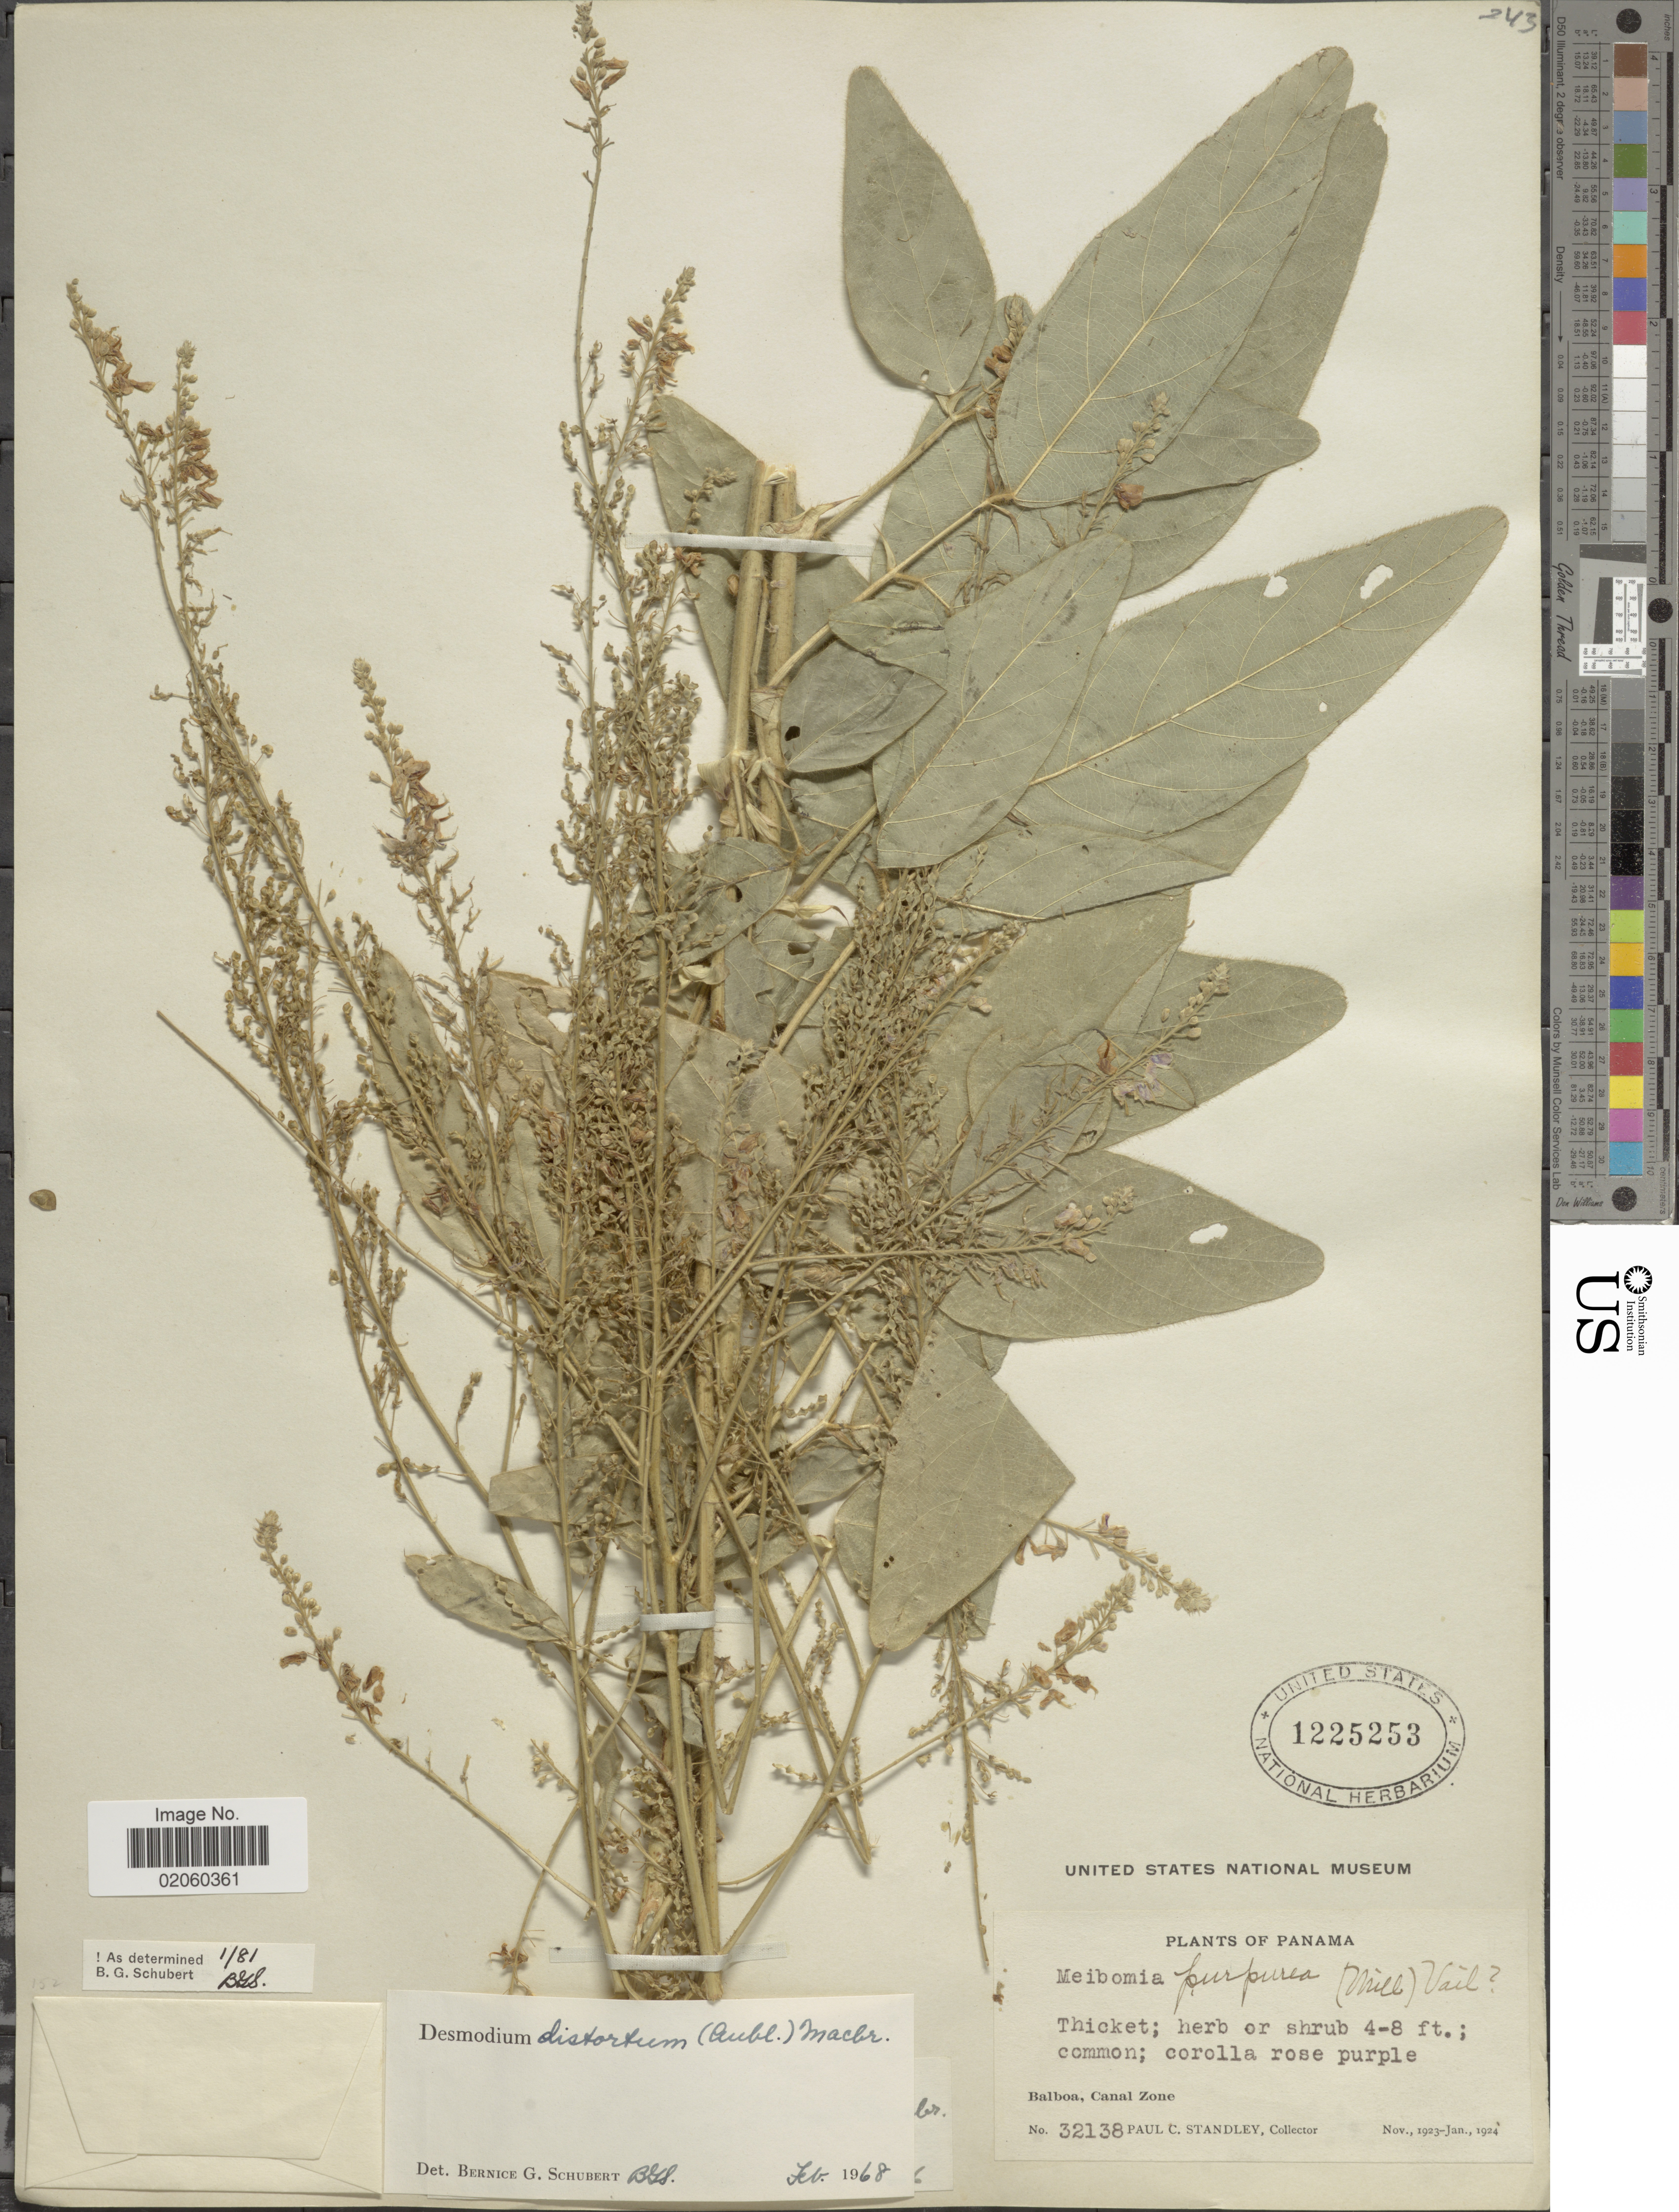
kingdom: Plantae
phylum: Tracheophyta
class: Magnoliopsida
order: Fabales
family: Fabaceae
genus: Desmodium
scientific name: Desmodium distortum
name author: (Aubl.) J.F. Macbr.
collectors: P. C. Standley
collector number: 32138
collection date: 1923-11/1924-01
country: Panama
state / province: Colón / Panamá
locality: Balboa, Canal Zone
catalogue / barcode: US 1225253